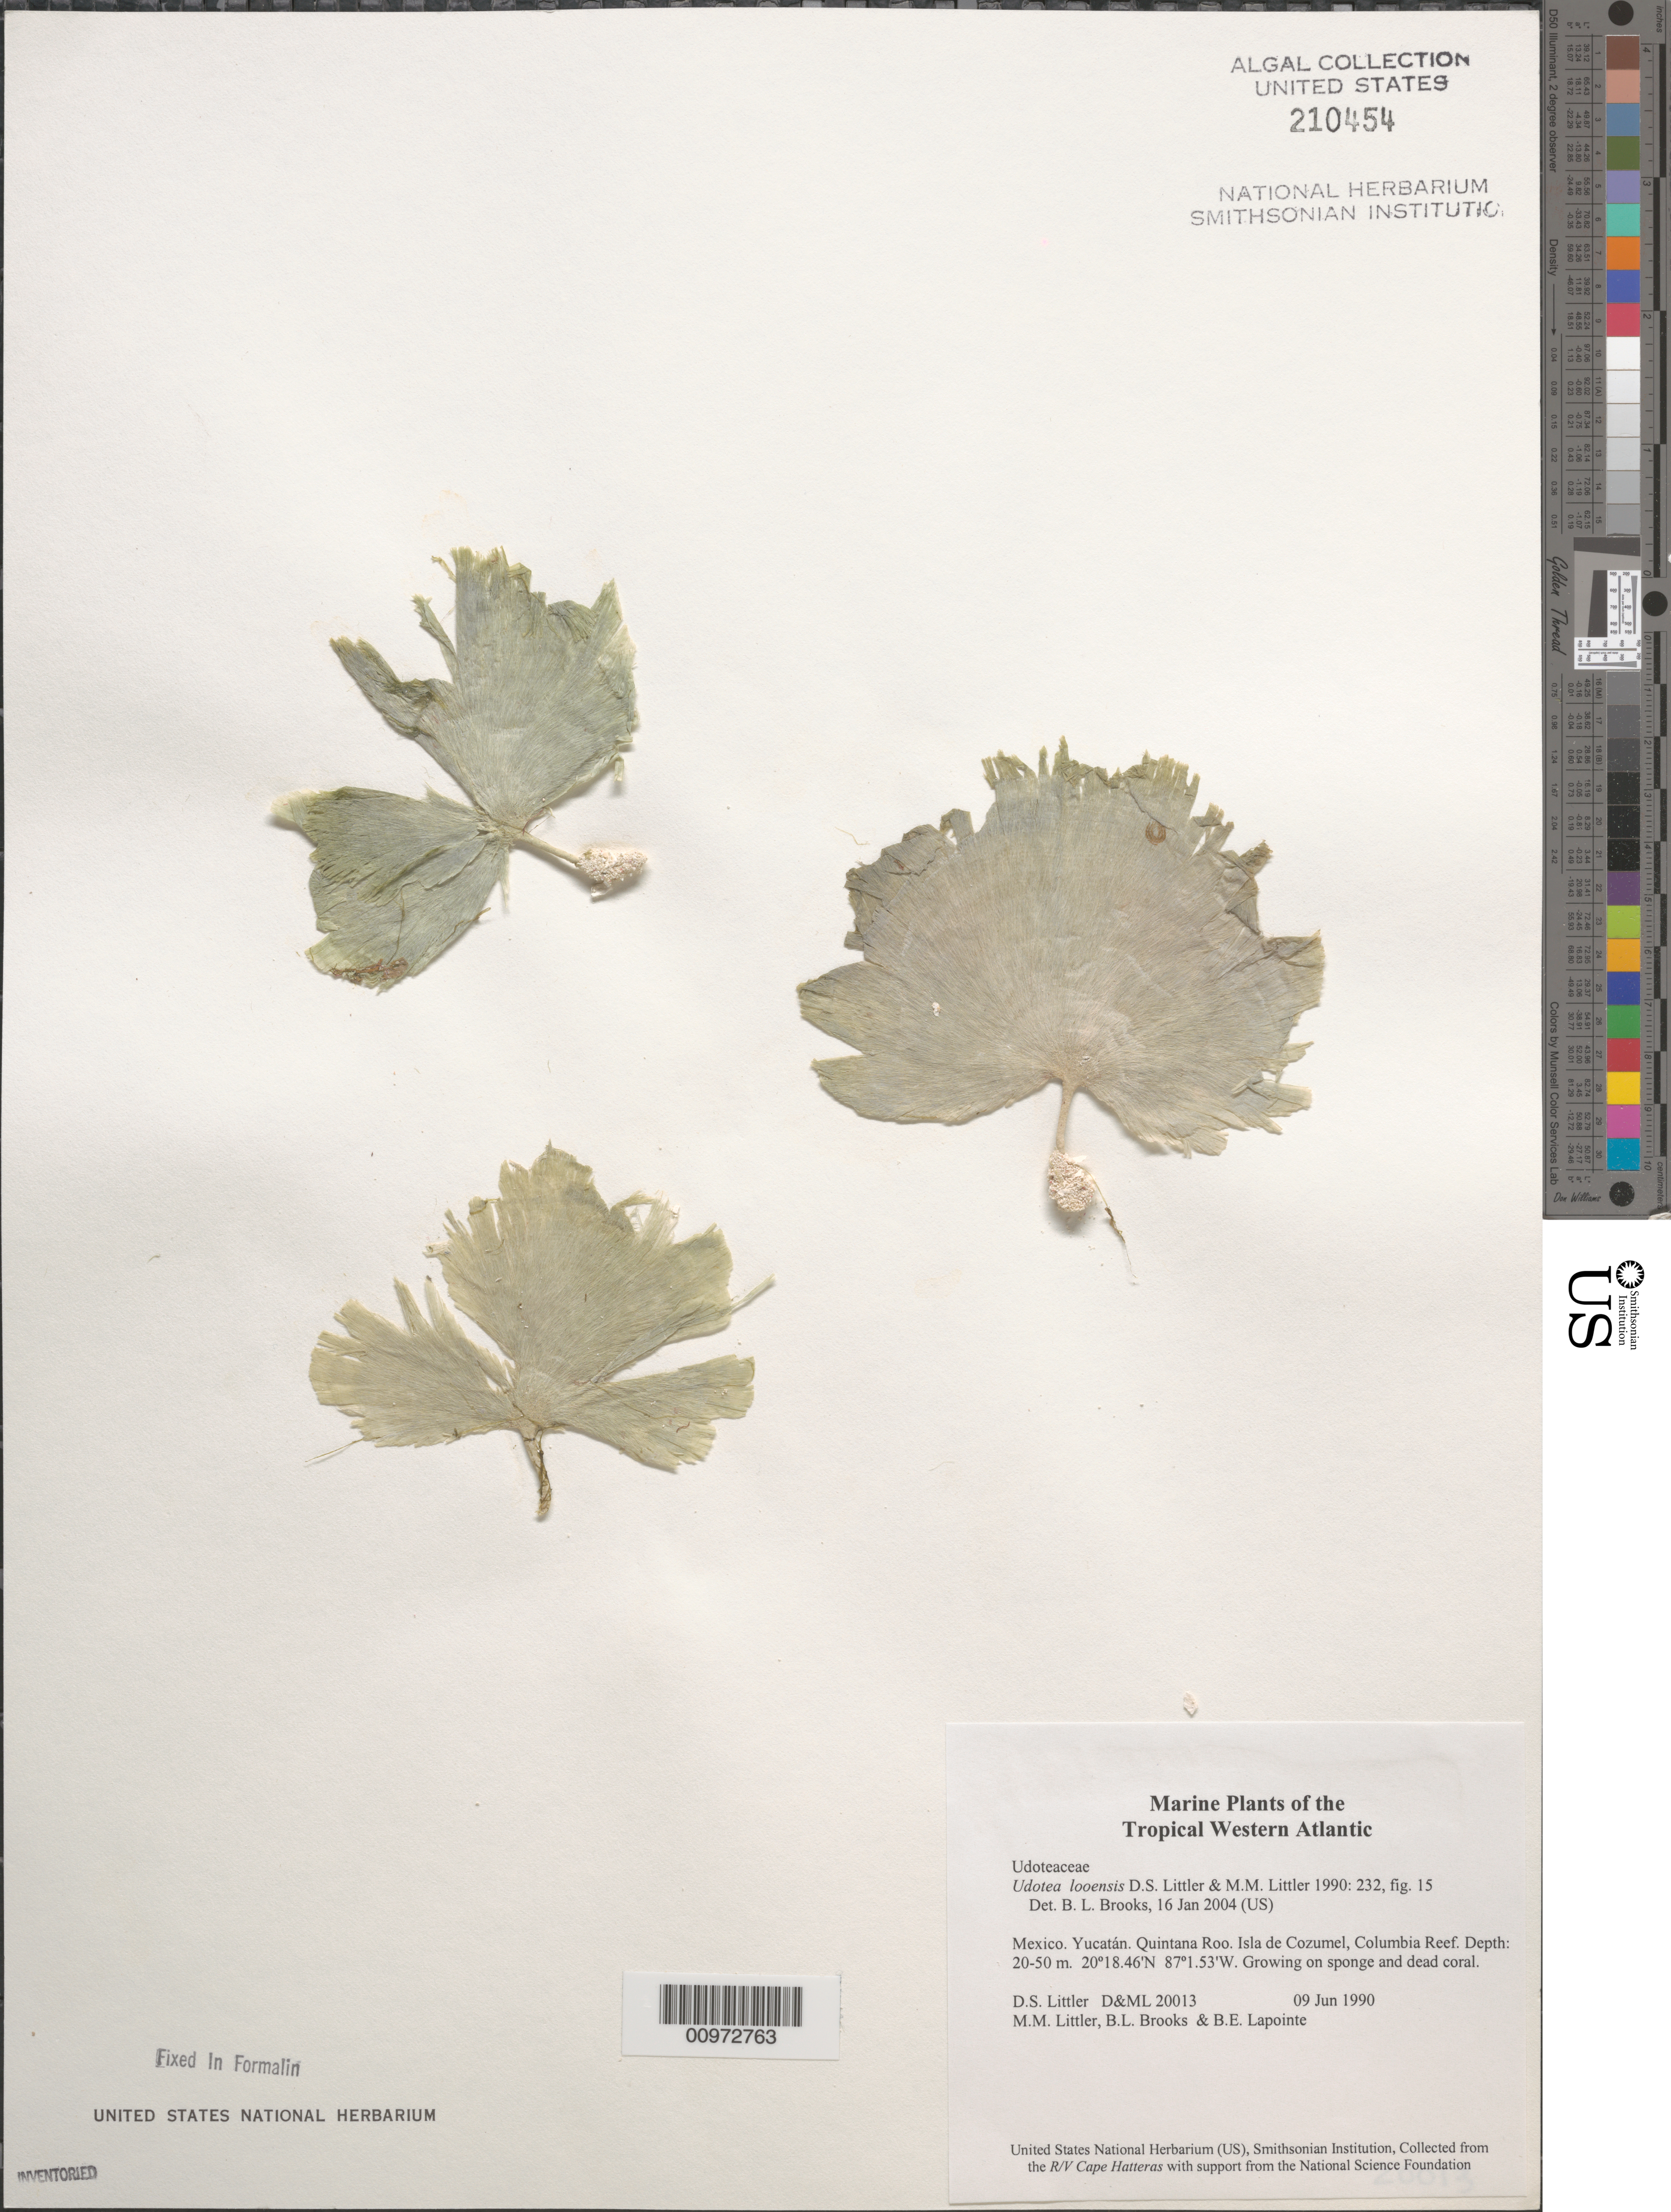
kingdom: Plantae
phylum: Chlorophyta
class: Ulvophyceae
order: Bryopsidales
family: Udoteaceae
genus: Udotea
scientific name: Udotea looensis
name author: D.S. Littler & Littler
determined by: Brooks, B. L., (BOT), Smithsonian Institution - National Museum of Natural History (UNITED STATES)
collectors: D. S. Littler, M. M. Littler, B. Brooks & B. Lapointe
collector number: D&ML 20013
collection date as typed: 09 Jun 1990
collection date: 1990-06-09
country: Mexico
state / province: Quintana Roo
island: Isla Cozumel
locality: Columbia Reef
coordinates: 20 18.46'N, 87 1.53'W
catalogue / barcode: US 210454